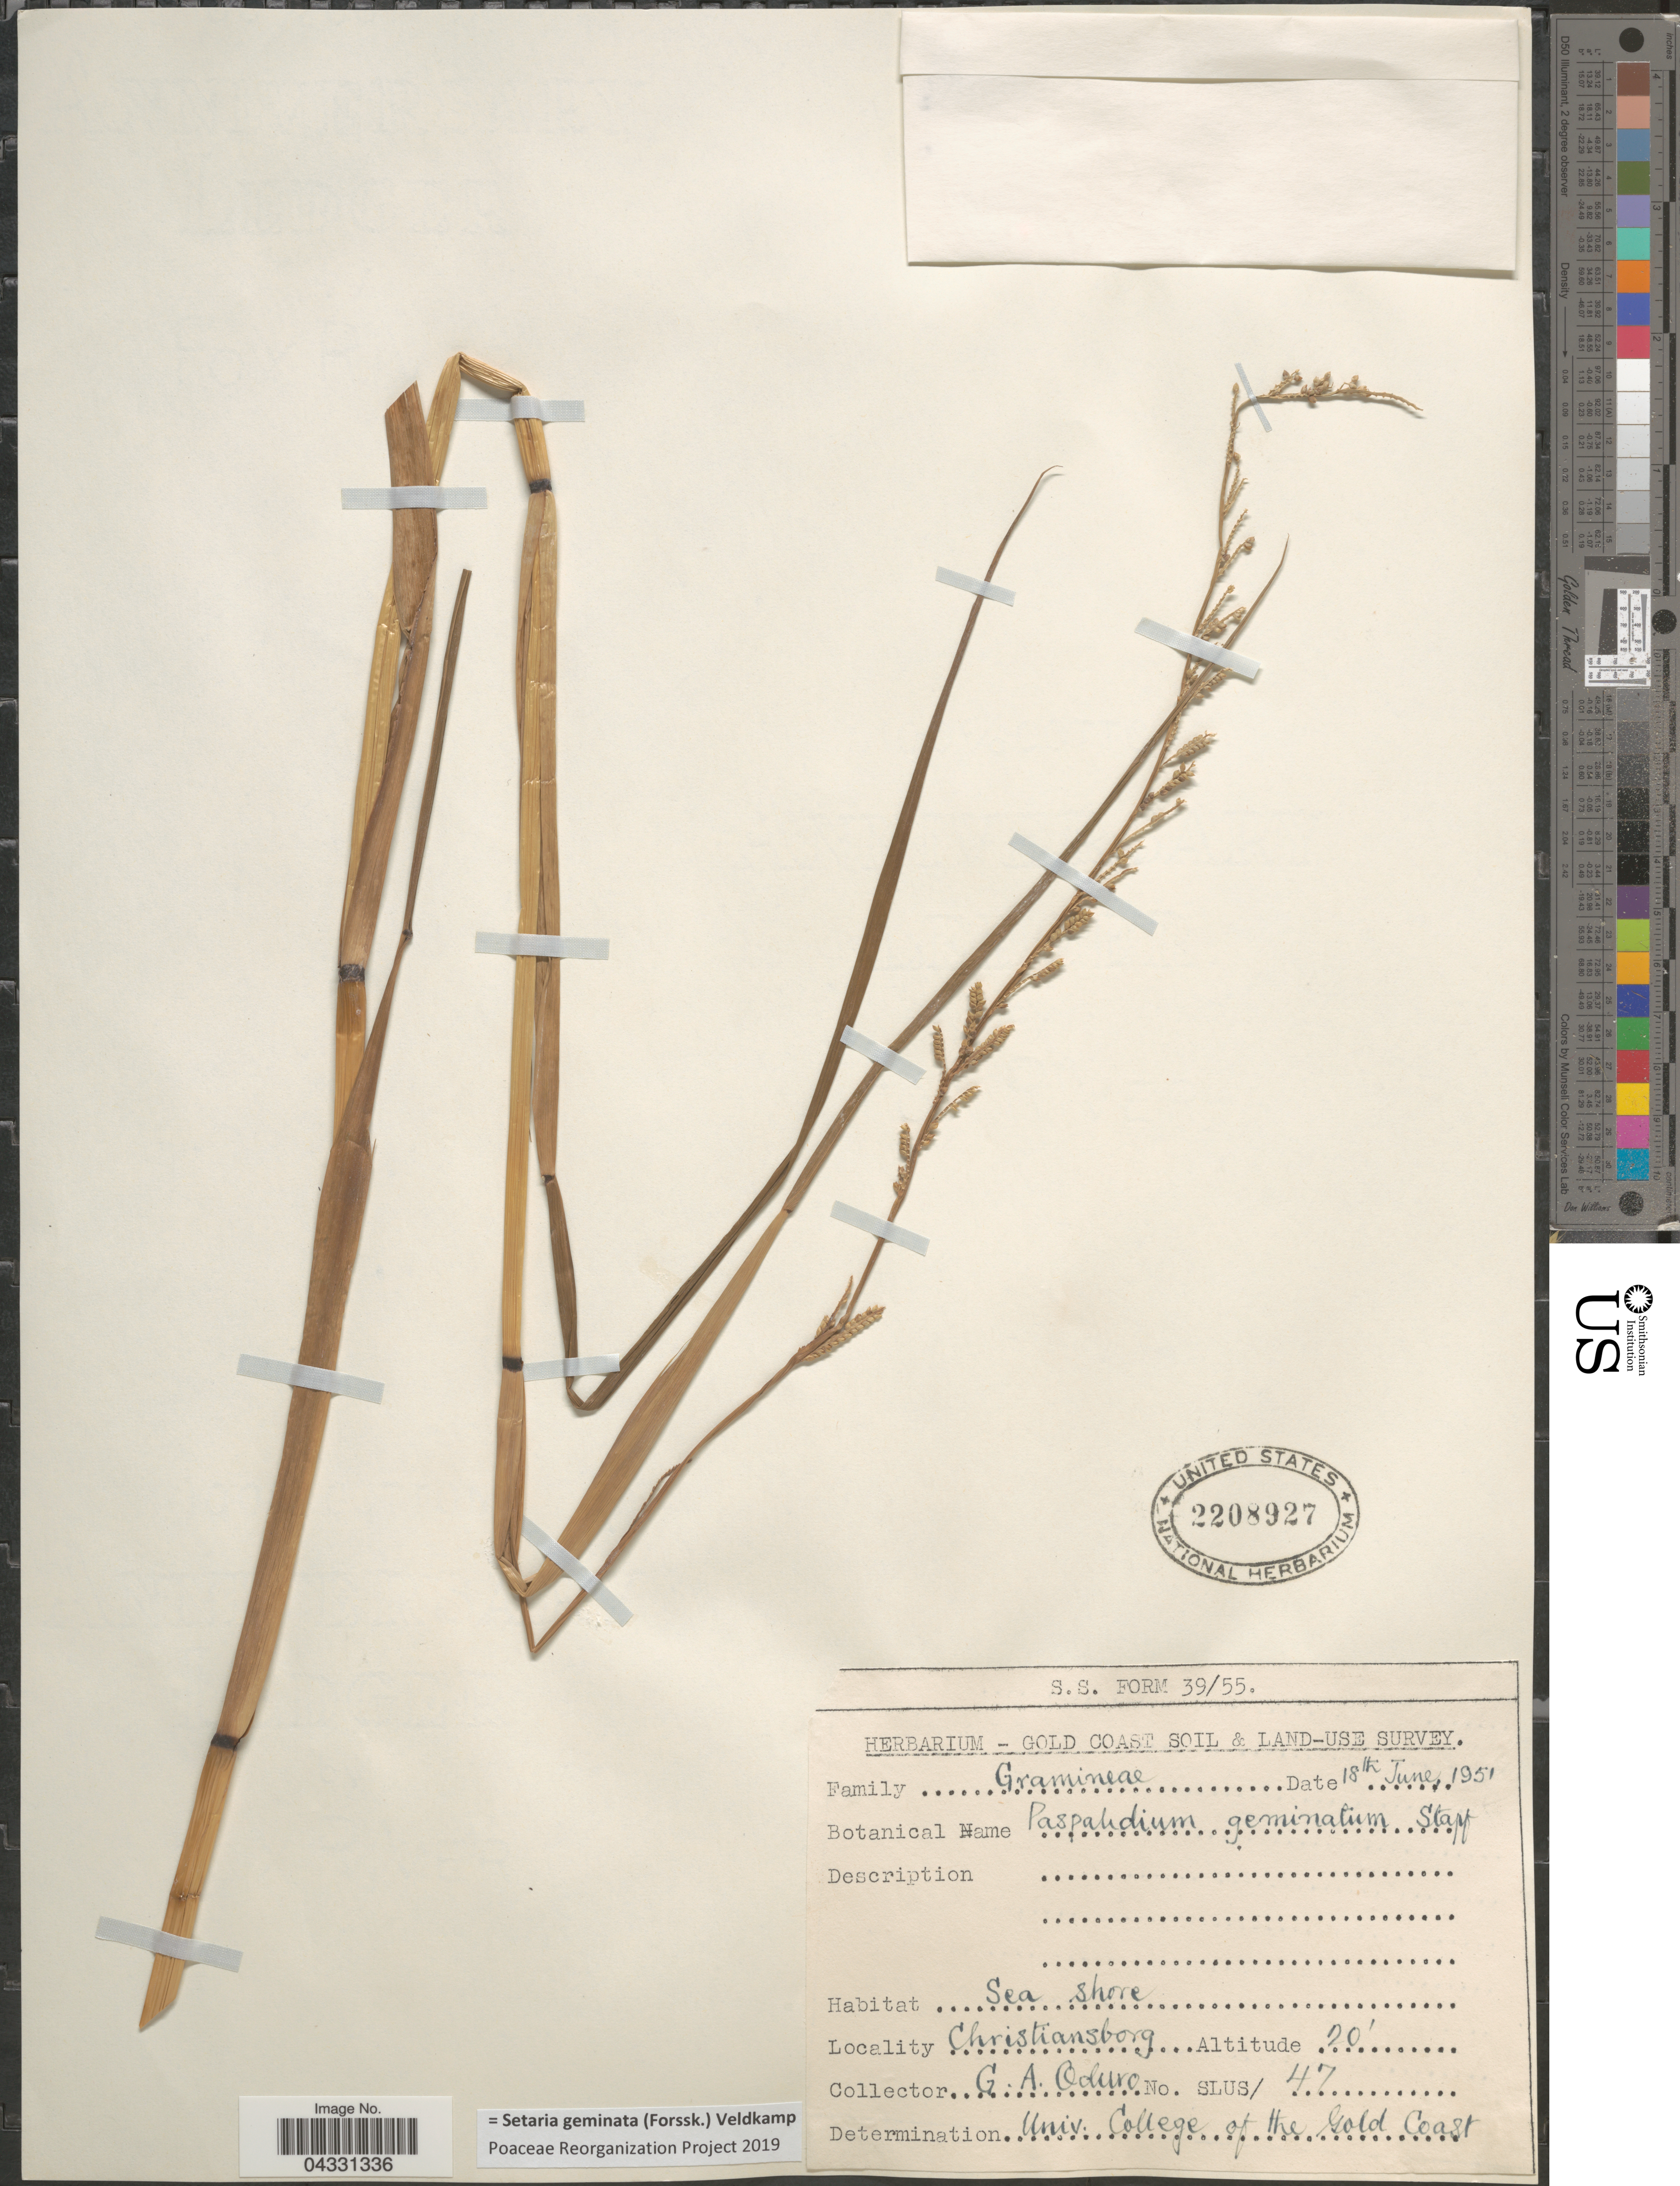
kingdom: Plantae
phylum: Tracheophyta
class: Liliopsida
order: Poales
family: Poaceae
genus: Setaria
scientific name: Setaria geminata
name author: (Forssk.) Veldkamp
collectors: G. Oduro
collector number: SLUS/ 47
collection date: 1951-06-18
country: Ghana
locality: Gold Coast Soil & Land-Use Survey. Christiansborg.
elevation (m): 6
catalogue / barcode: US 2208927